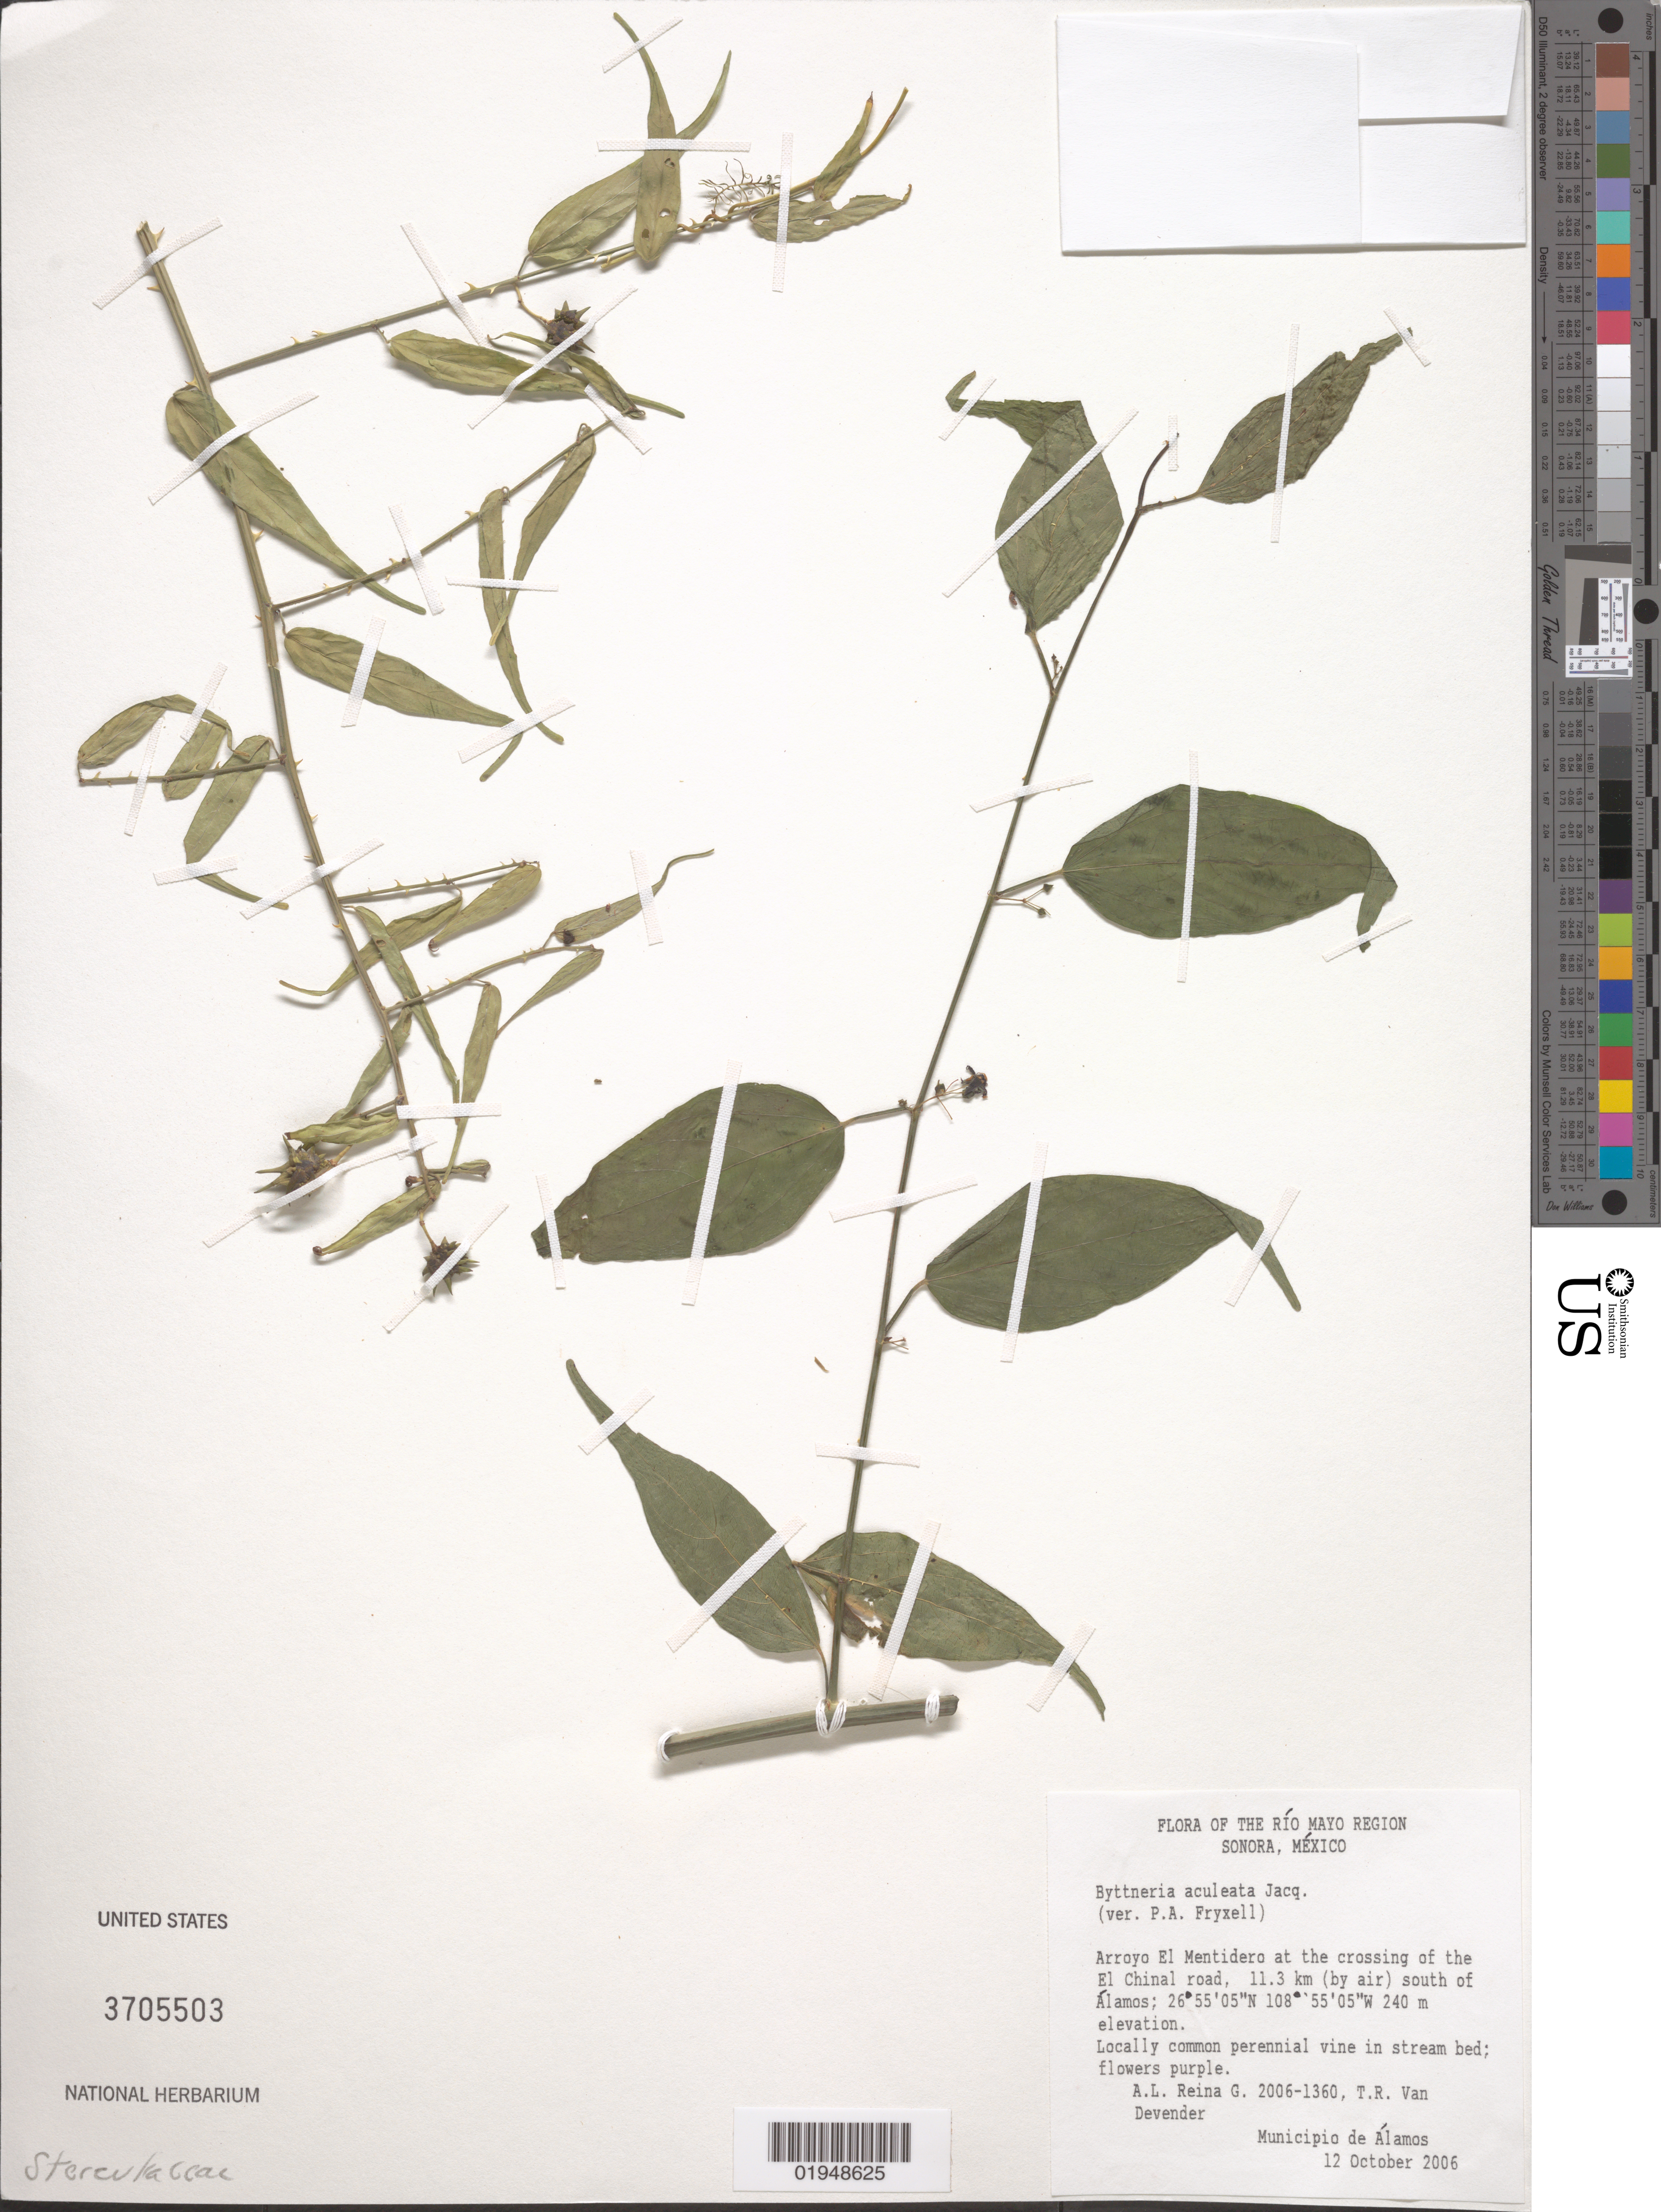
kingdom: Plantae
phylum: Tracheophyta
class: Magnoliopsida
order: Malvales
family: Malvaceae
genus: Byttneria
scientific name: Byttneria aculeata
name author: (Jacq.) Jacq.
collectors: A. L. Reina G. & T. R. Van Devender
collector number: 2006-1360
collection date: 2006-10-12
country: Mexico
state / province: Sonora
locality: Municipio de Alamos, Arroyo El Mentidero at the crossing of the El Chinal road, 11.3 km S of Alamos.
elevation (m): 240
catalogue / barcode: US 3705503